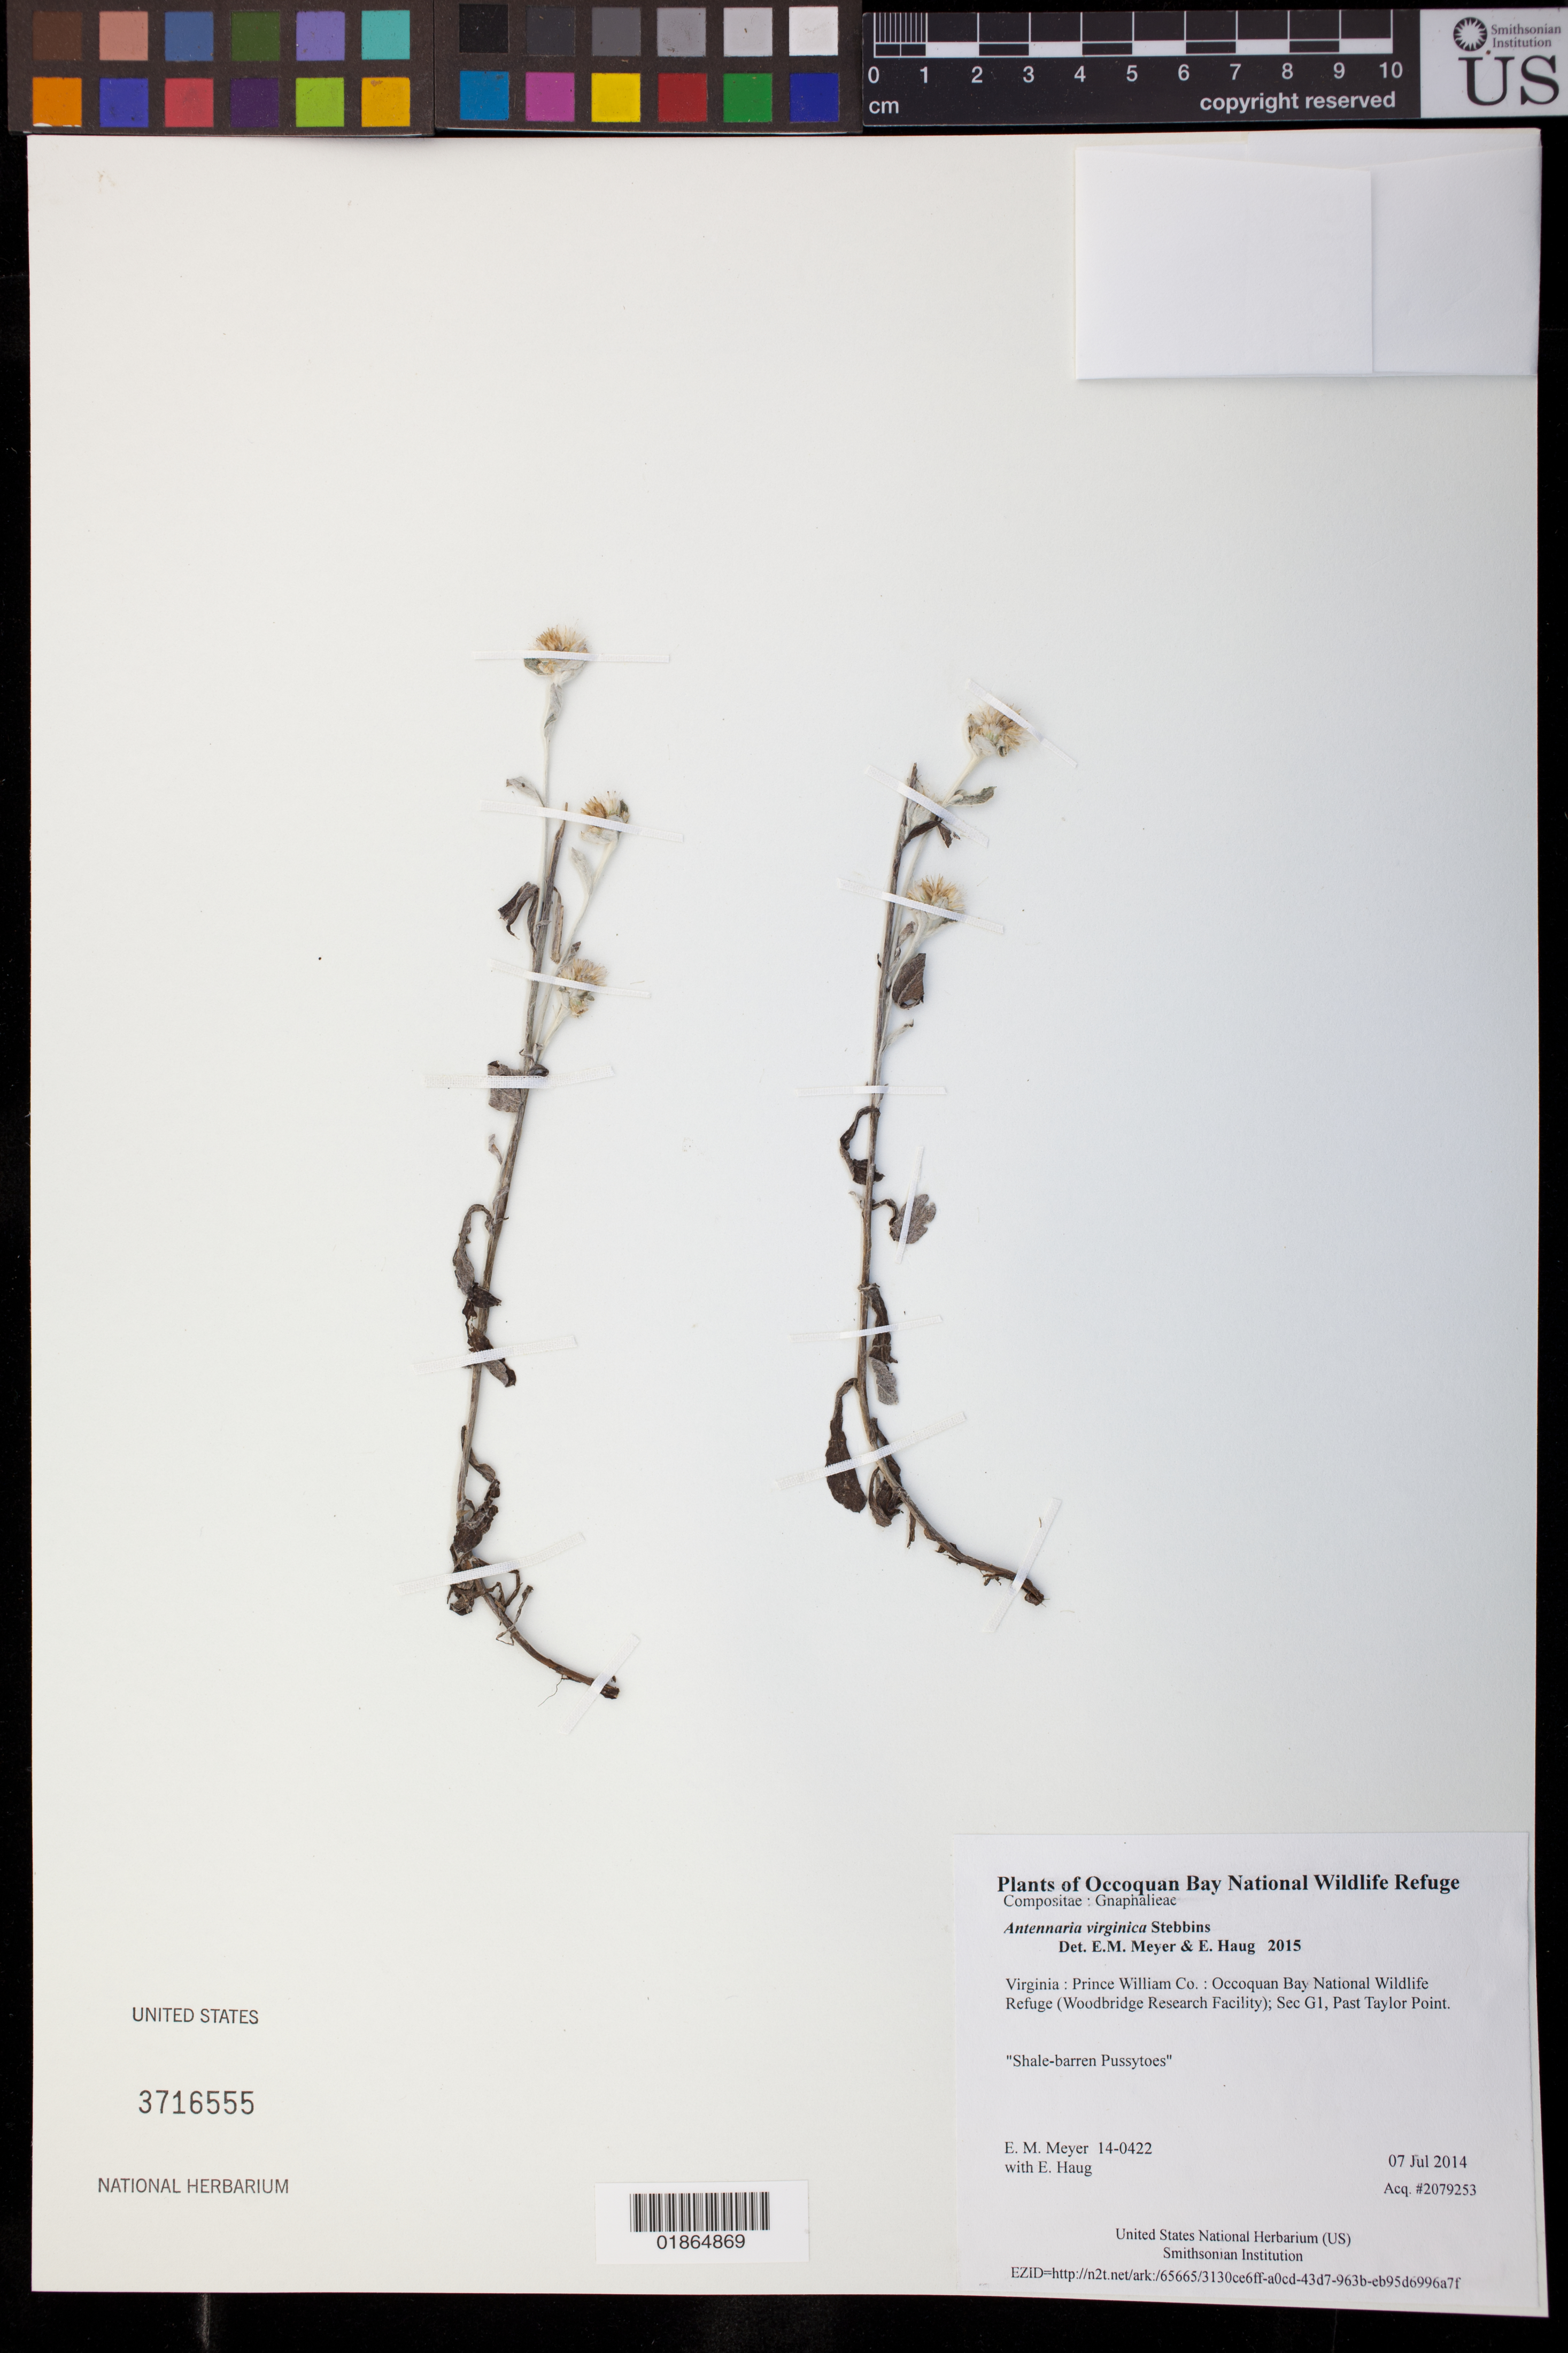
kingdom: Plantae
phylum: Tracheophyta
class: Magnoliopsida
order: Asterales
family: Asteraceae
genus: Antennaria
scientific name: Antennaria virginica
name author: Stebbins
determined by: Meyer, E. M.; Haug, E.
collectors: E. M. Meyer & E. Haug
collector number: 14-0422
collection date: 2014-07-07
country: United States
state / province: Virginia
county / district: Prince William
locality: Occoquan Bay National Wildlife Refuge (Woodbridge Research Facility); Sec G1, Past Taylor Point.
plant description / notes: Shale-barren Pussytoes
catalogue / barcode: US 3716555